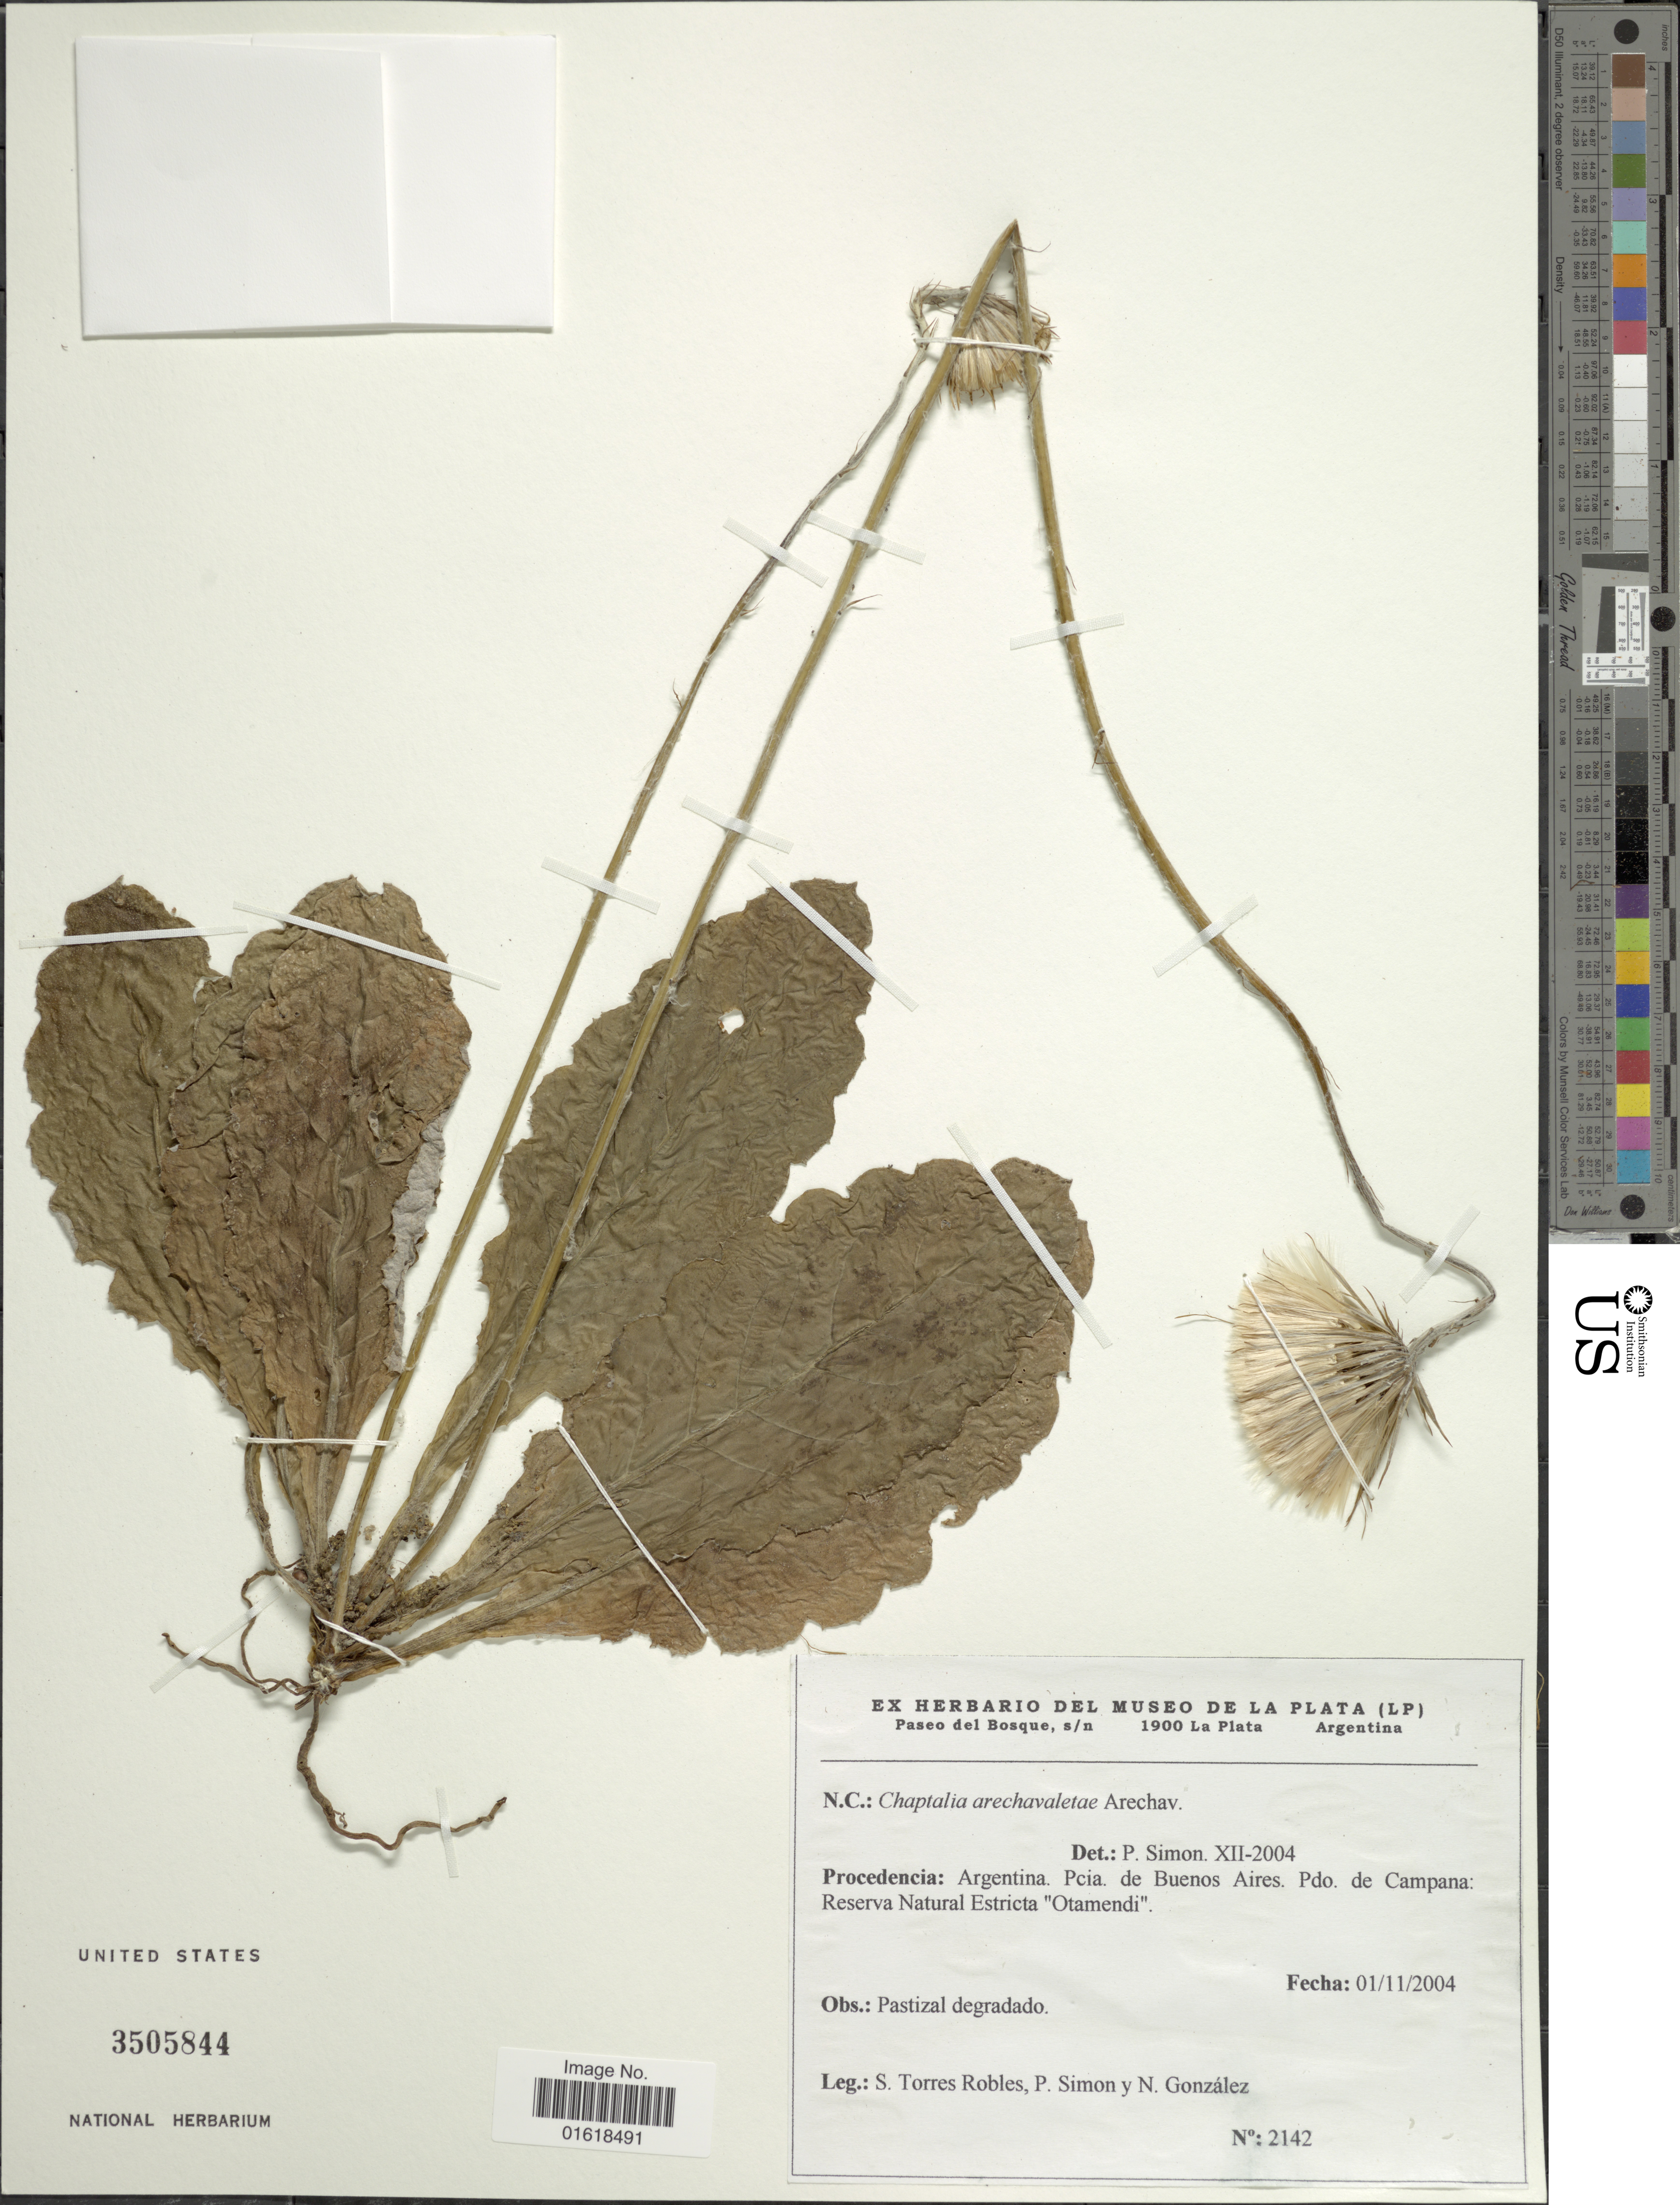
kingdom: Plantae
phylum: Tracheophyta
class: Magnoliopsida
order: Asterales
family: Asteraceae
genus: Chaptalia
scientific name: Chaptalia arechavaletae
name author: Arechav.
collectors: S. Torres Robles, P. Simon & N. Gonzalez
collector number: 2142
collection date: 2004-11-01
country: Argentina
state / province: Buenos Aires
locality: Pdo. de Campana: Reserva Natural Estricta "Otamendi".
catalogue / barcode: US 3505844